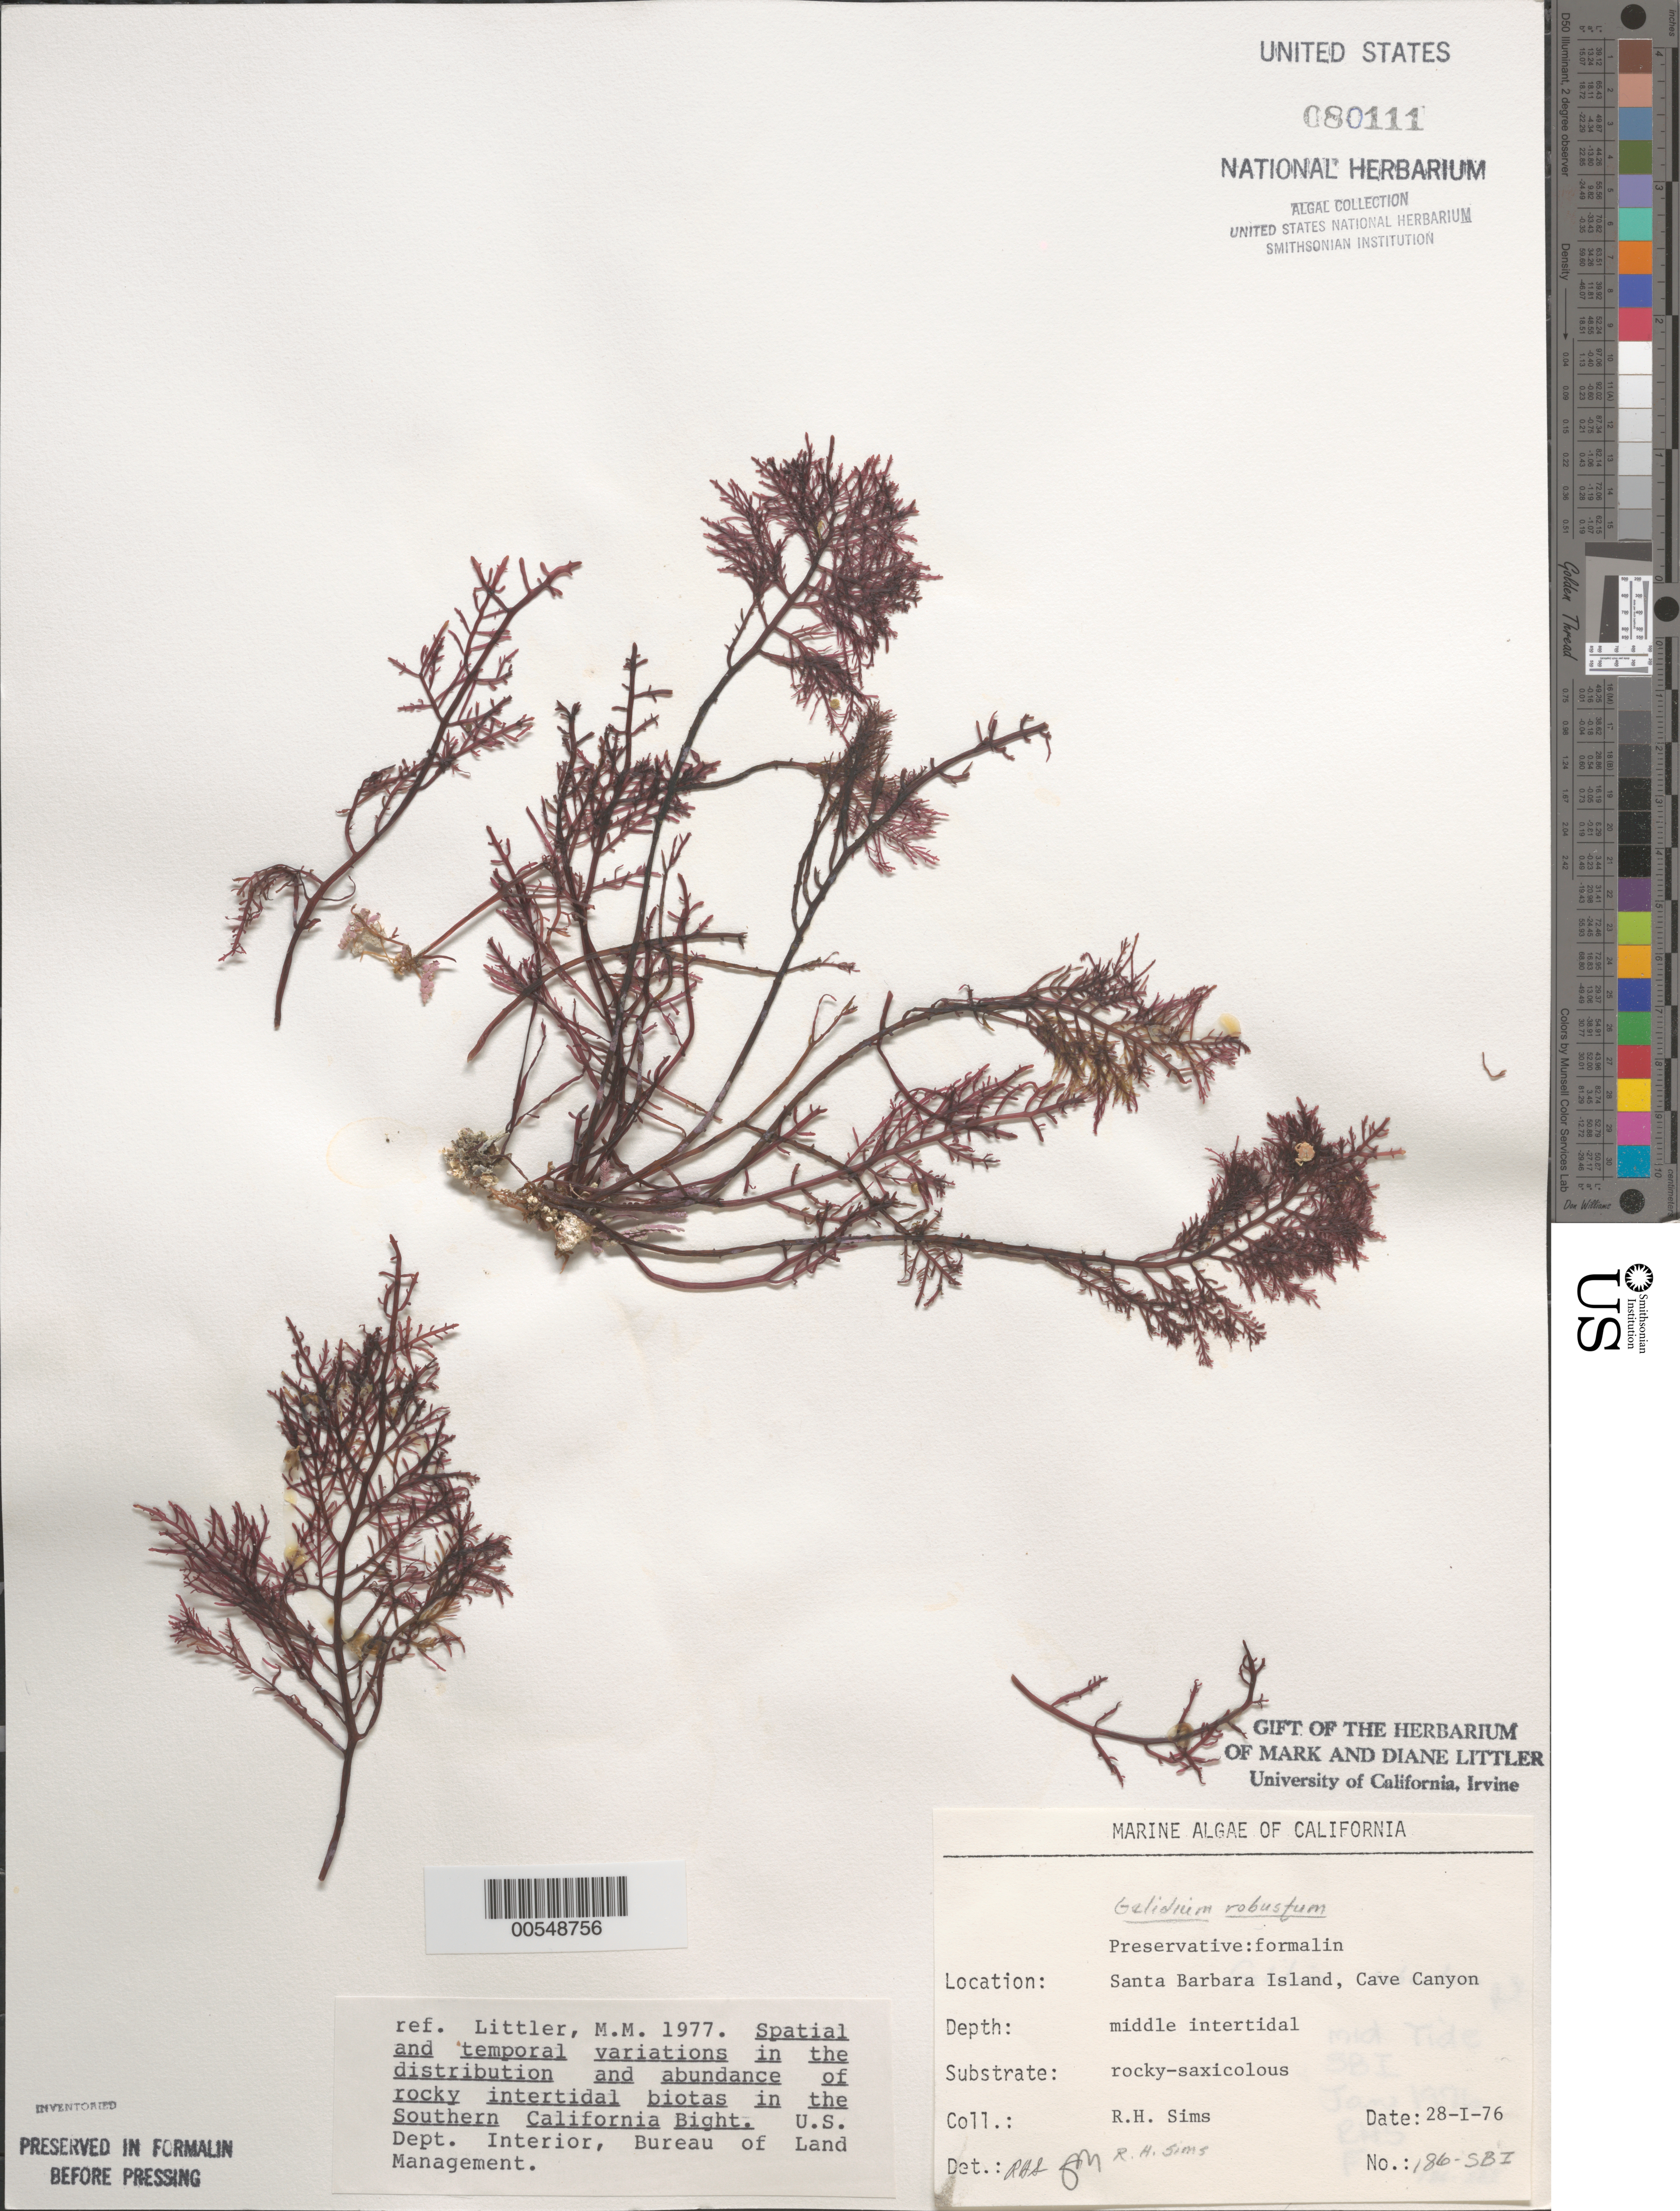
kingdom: Plantae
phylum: Rhodophyta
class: Florideophyceae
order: Gelidiales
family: Gelidiaceae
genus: Gelidium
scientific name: Gelidium robustum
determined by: Sims, Robert H.; Murray, S. N.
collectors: R. H. Sims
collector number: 186-sbi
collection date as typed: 28 Jan 1976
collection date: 1976-01-28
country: United States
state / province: California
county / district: Santa Barbara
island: Santa Barbara Island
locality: Cave Canyon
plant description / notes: BLM-SOCALBIGHT Rocky Intertidal Survey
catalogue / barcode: US 80111